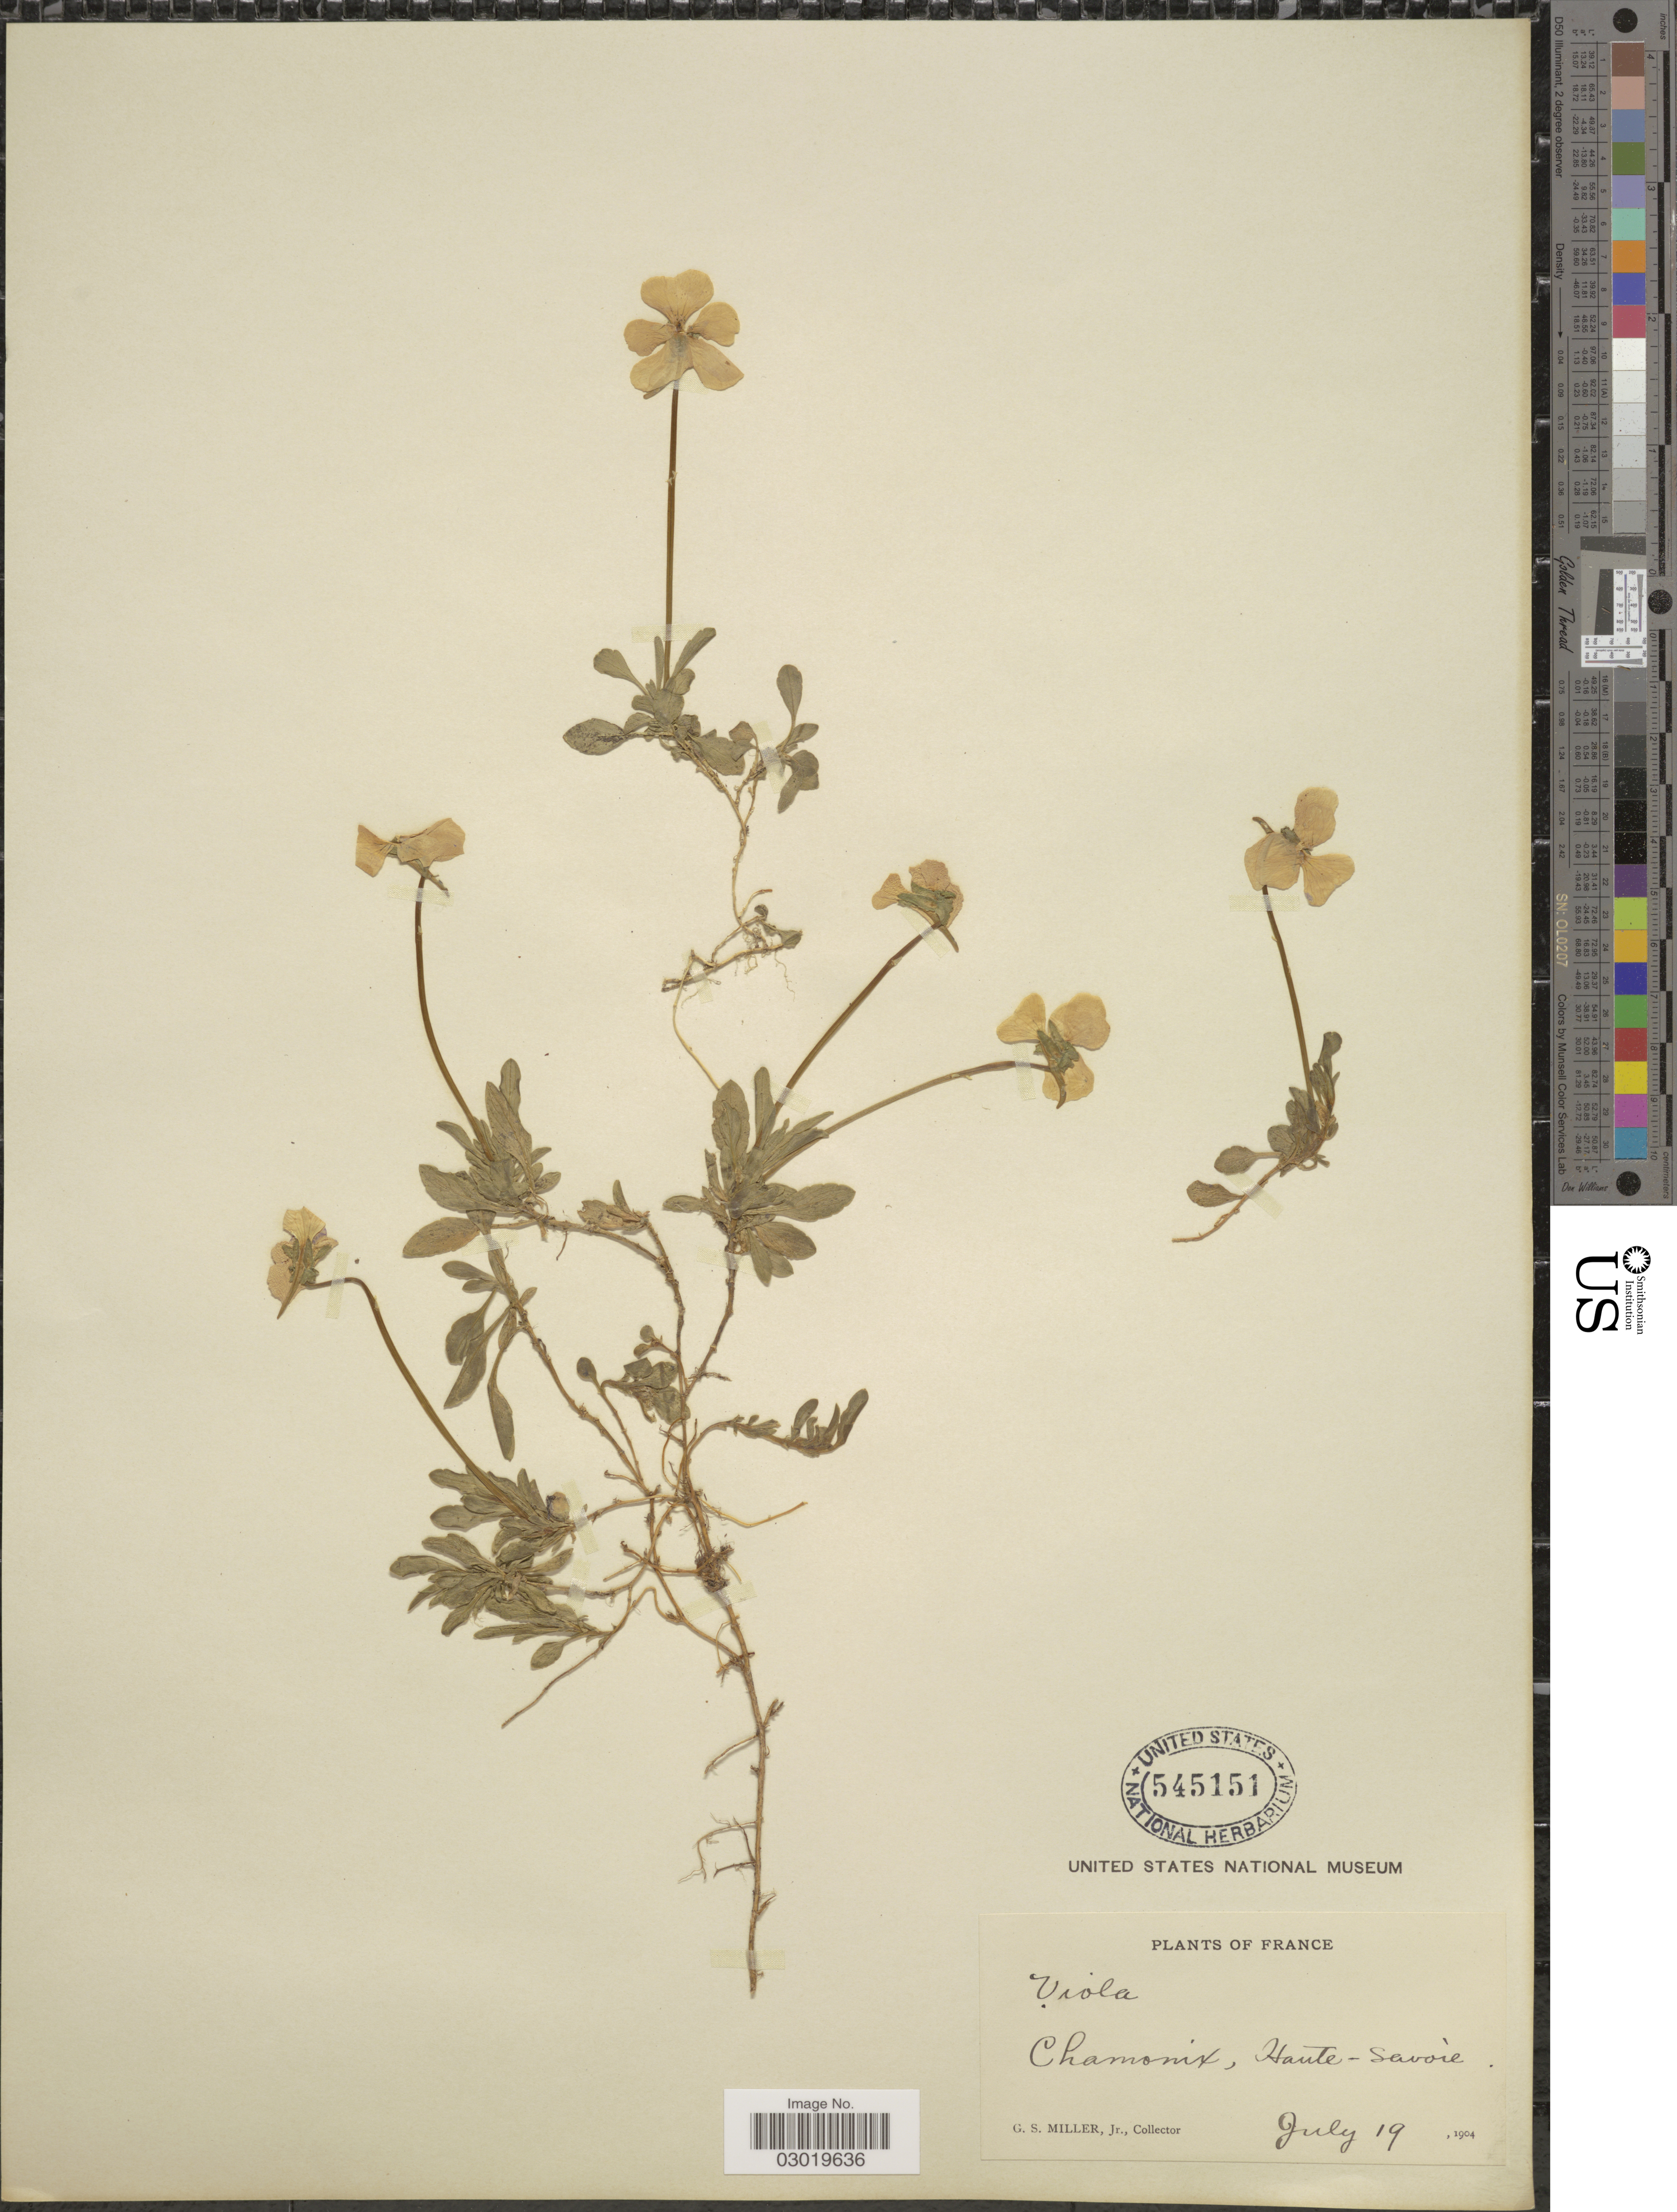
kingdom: Plantae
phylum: Tracheophyta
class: Magnoliopsida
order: Malpighiales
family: Violaceae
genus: Viola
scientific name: Viola sp.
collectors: G. S. Miller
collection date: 1904-07-19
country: France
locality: Chamonix, Haute-Savoie.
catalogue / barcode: US 545151